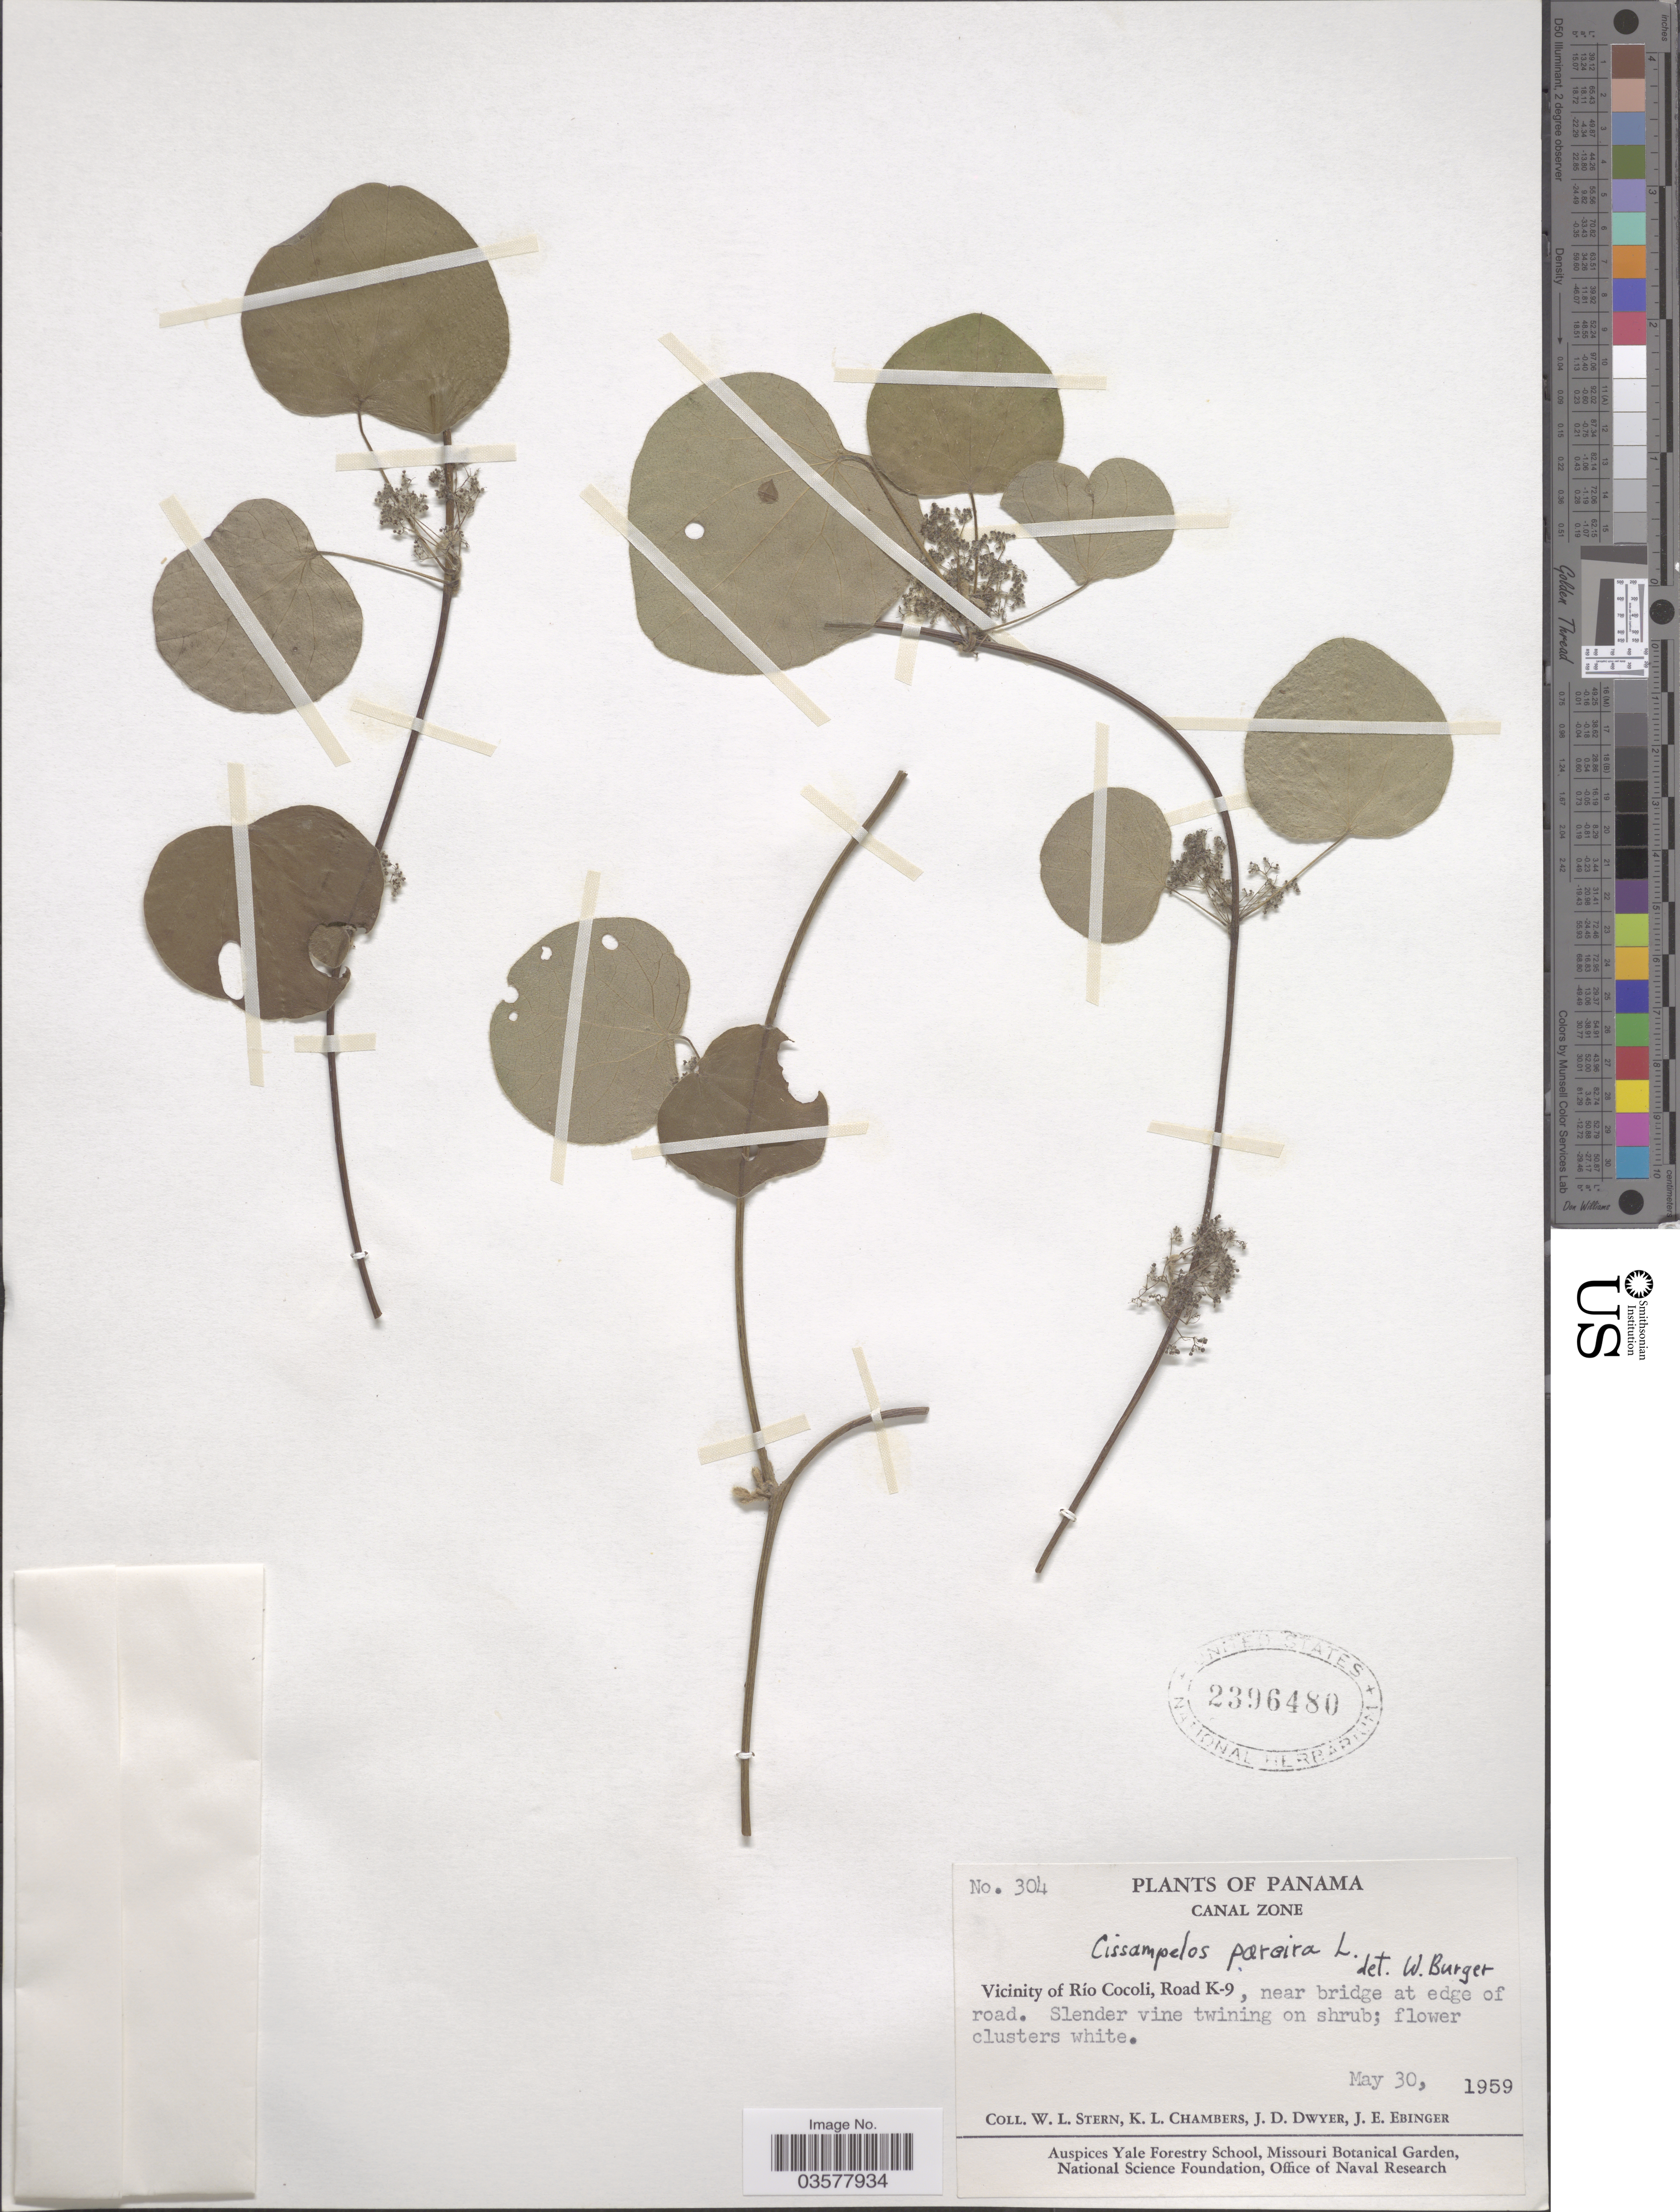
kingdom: Plantae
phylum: Tracheophyta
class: Magnoliopsida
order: Ranunculales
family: Menispermaceae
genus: Cissampelos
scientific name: Cissampelos pareira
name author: L.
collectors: W. L. Stern, K. Chambers, J. D. Dwyer & J. Ebinger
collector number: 304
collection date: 1959-05-30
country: Panama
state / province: Colón / Panamá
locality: Canal Zone. Vicinity of Río Cocoli, Road K-9, near bridge at edge of road.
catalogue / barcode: US 2396480